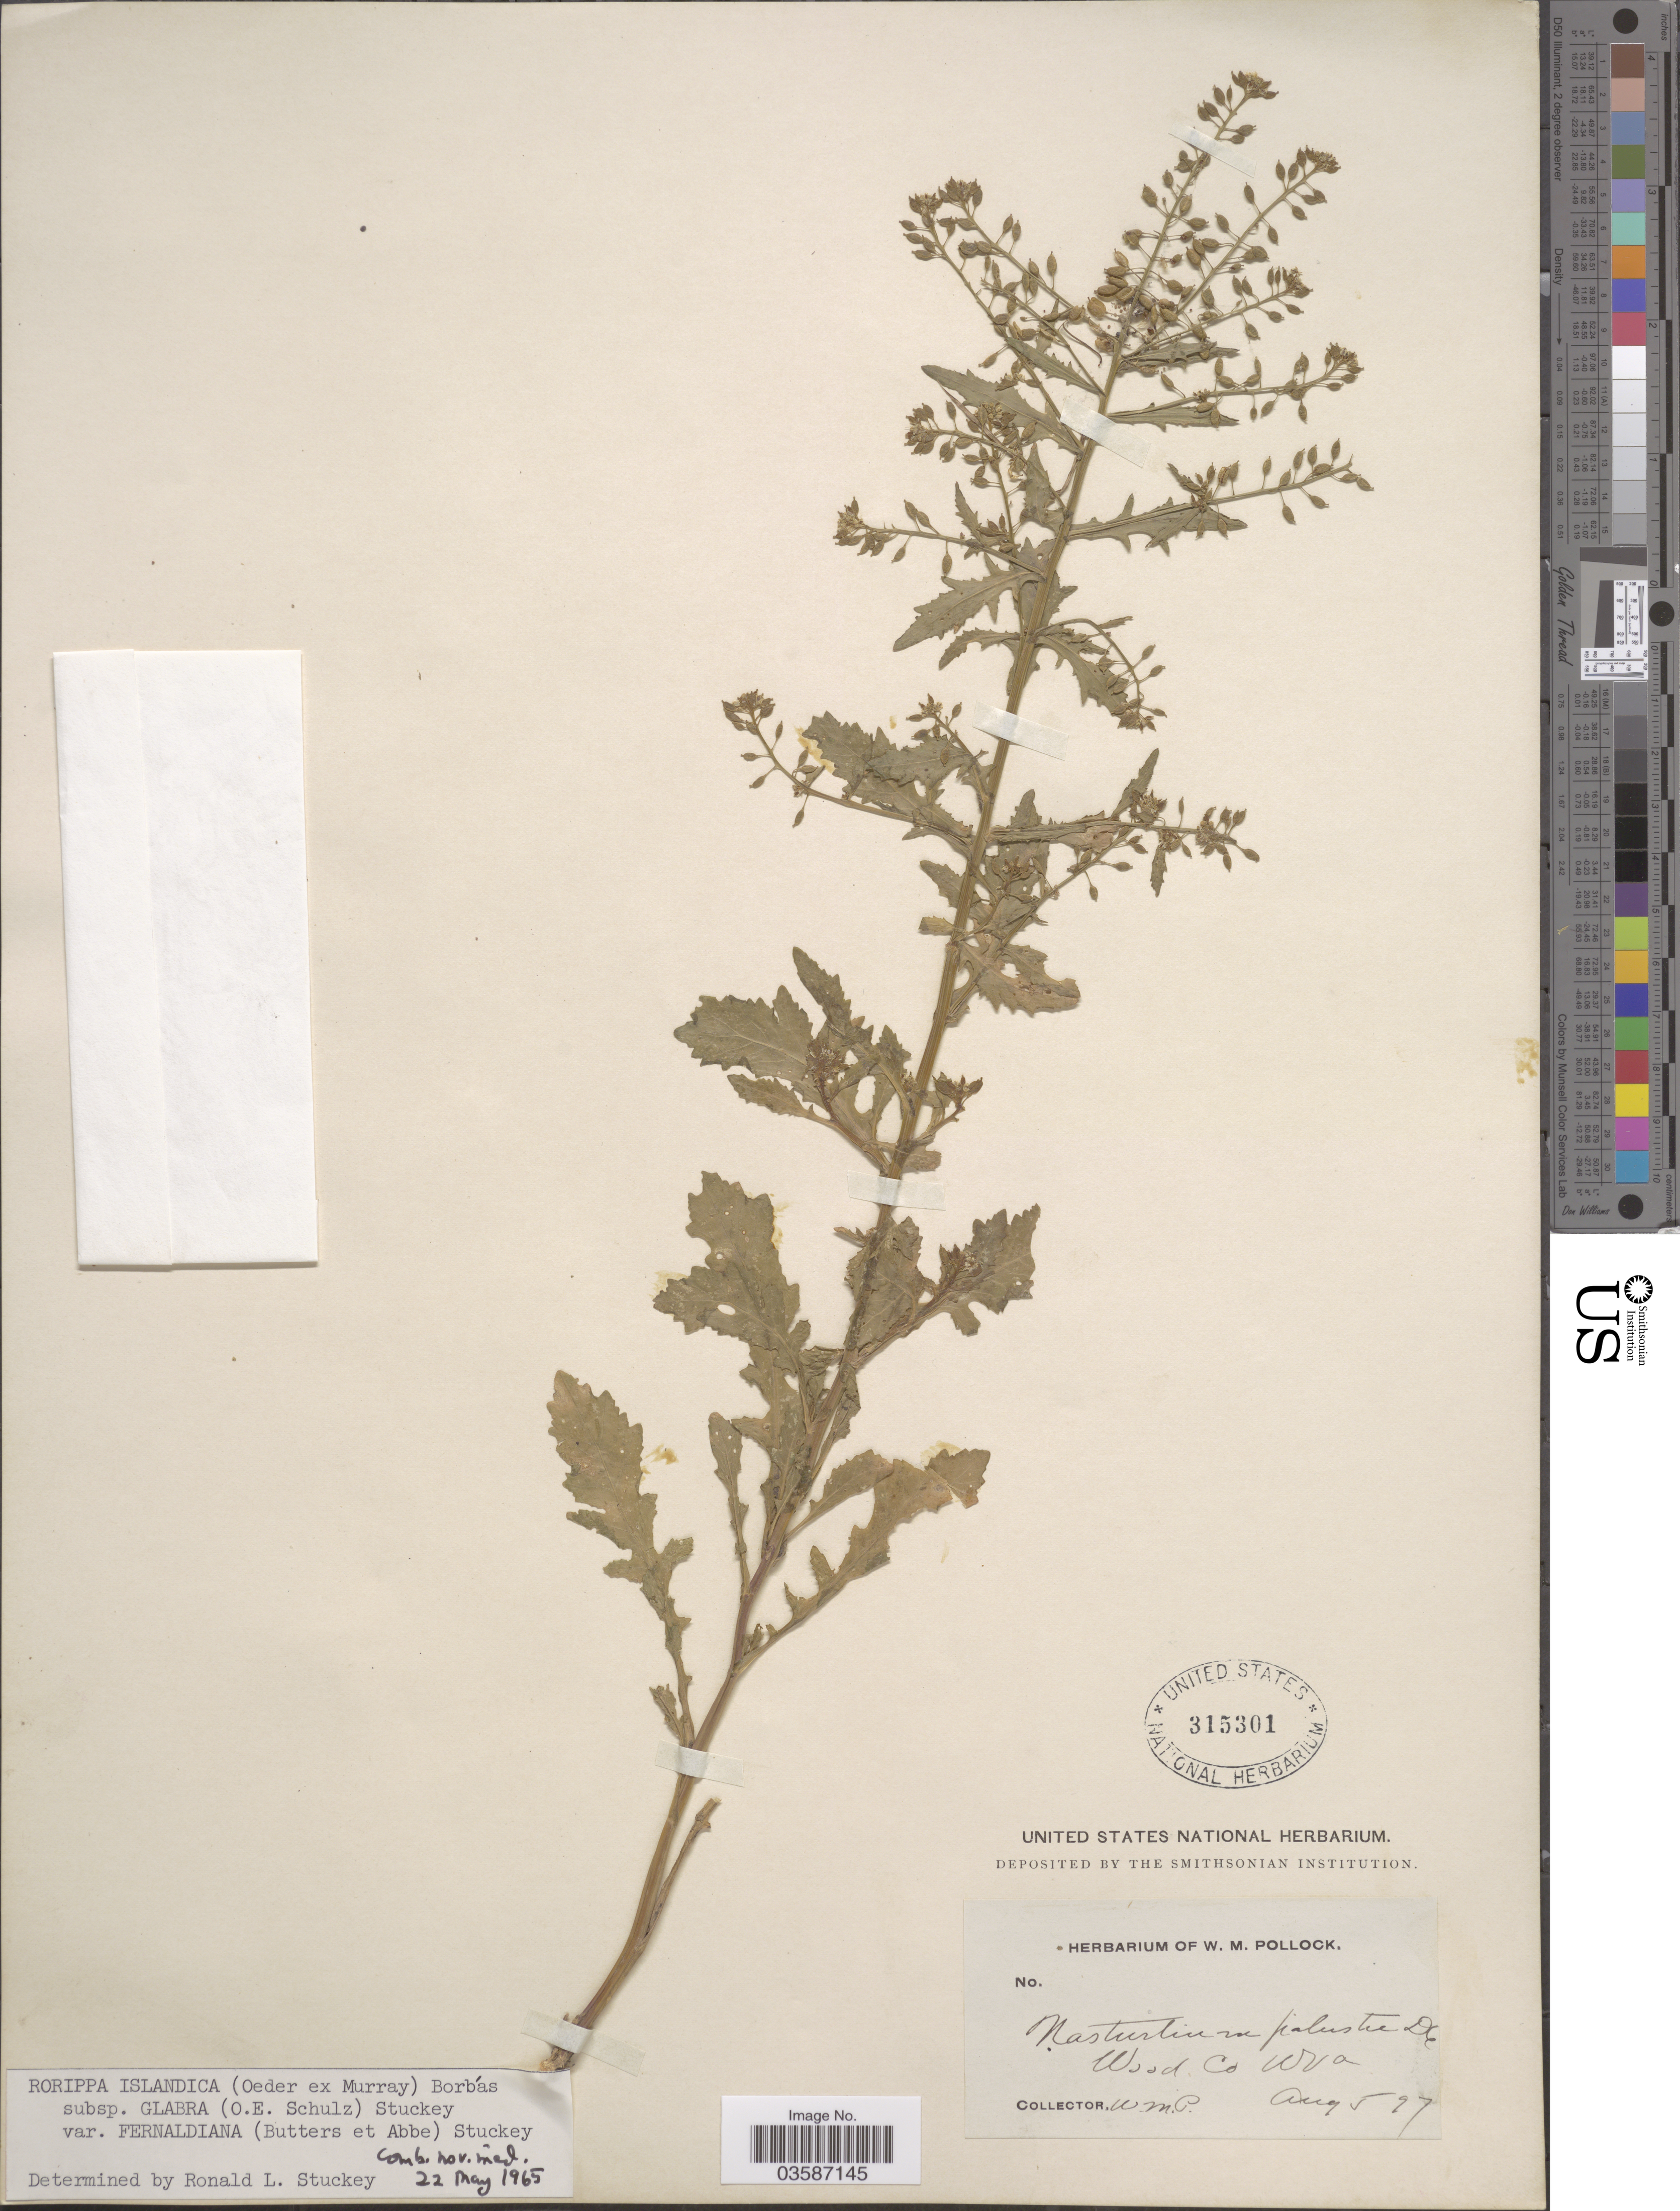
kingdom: Plantae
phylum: Tracheophyta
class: Magnoliopsida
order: Brassicales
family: Brassicaceae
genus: Rorippa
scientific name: Rorippa islandica var. fernaldiana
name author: Butters & Abbe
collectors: W. M. Pollock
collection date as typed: Transcribed d/m/y: 5/8/97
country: United States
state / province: West Virginia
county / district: Wood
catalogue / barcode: US 315301